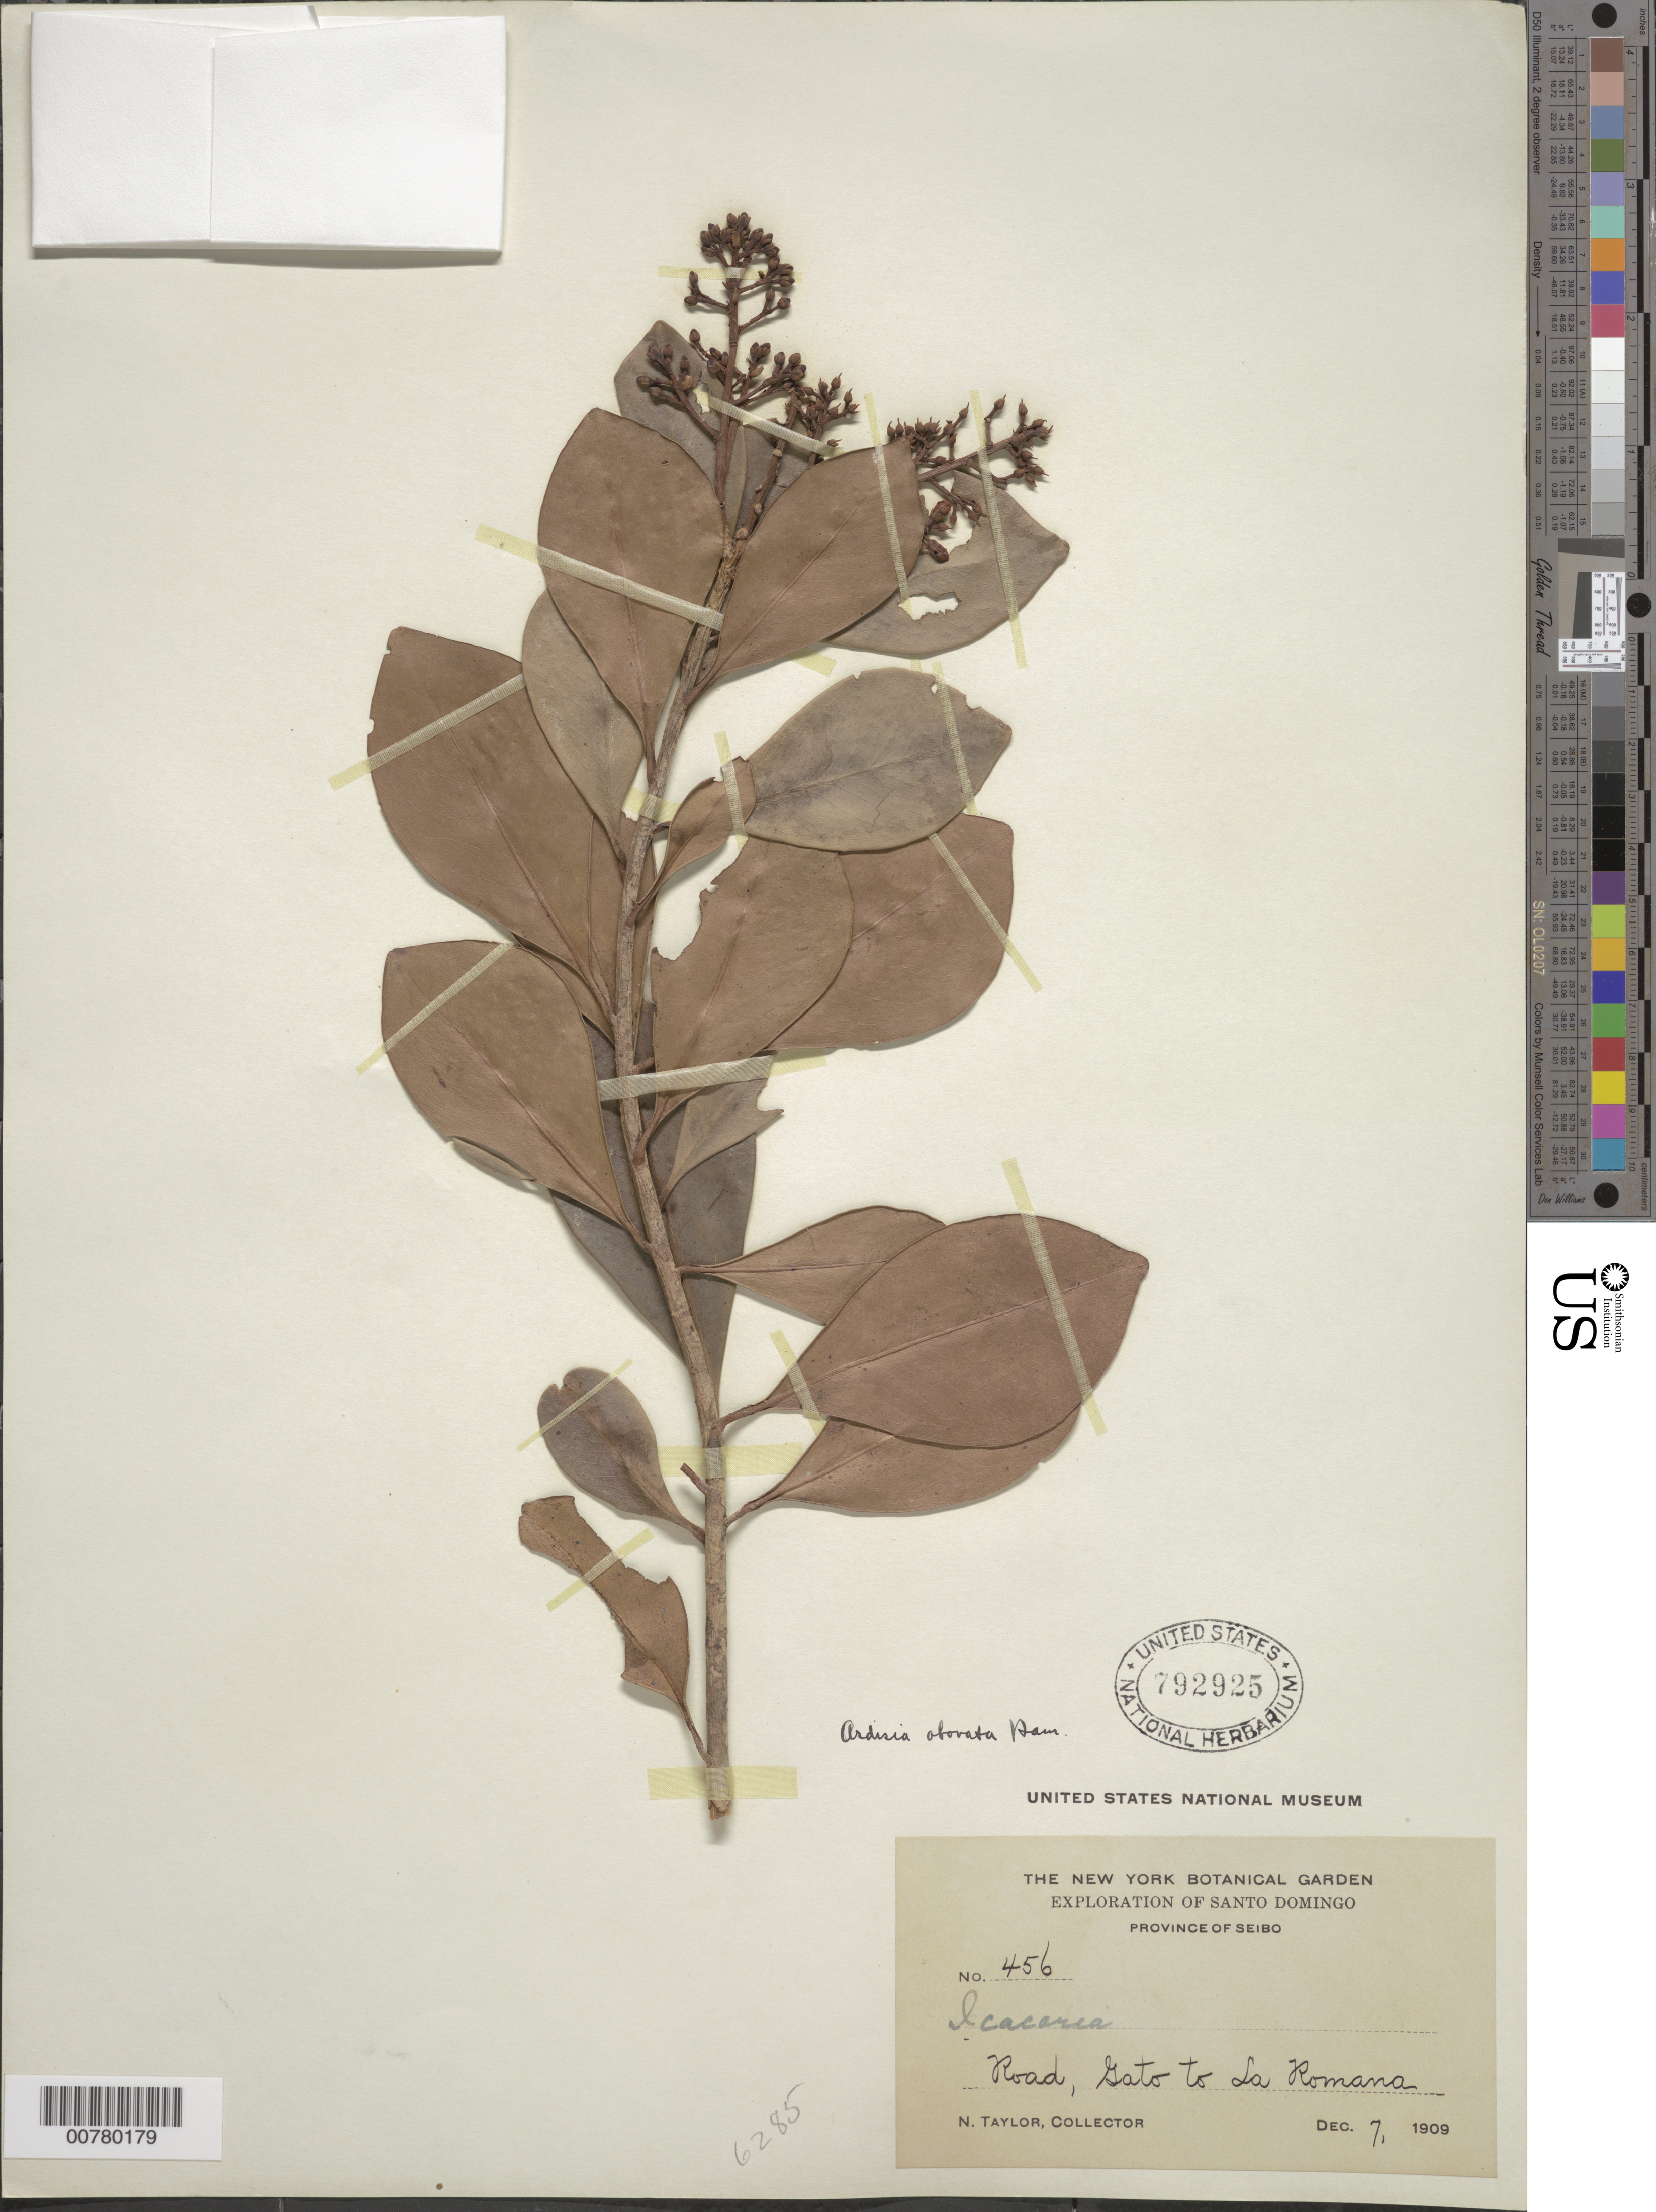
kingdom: Plantae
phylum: Tracheophyta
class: Magnoliopsida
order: Ericales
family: Primulaceae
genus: Ardisia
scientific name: Ardisia obovata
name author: Desv. ex Ham.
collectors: N. Taylor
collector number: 456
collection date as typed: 07 Dec 1909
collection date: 1909-12-07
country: Dominican Republic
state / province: El Seibo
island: Hispaniola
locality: Gato to La Romana.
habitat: Road.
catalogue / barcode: US 792925